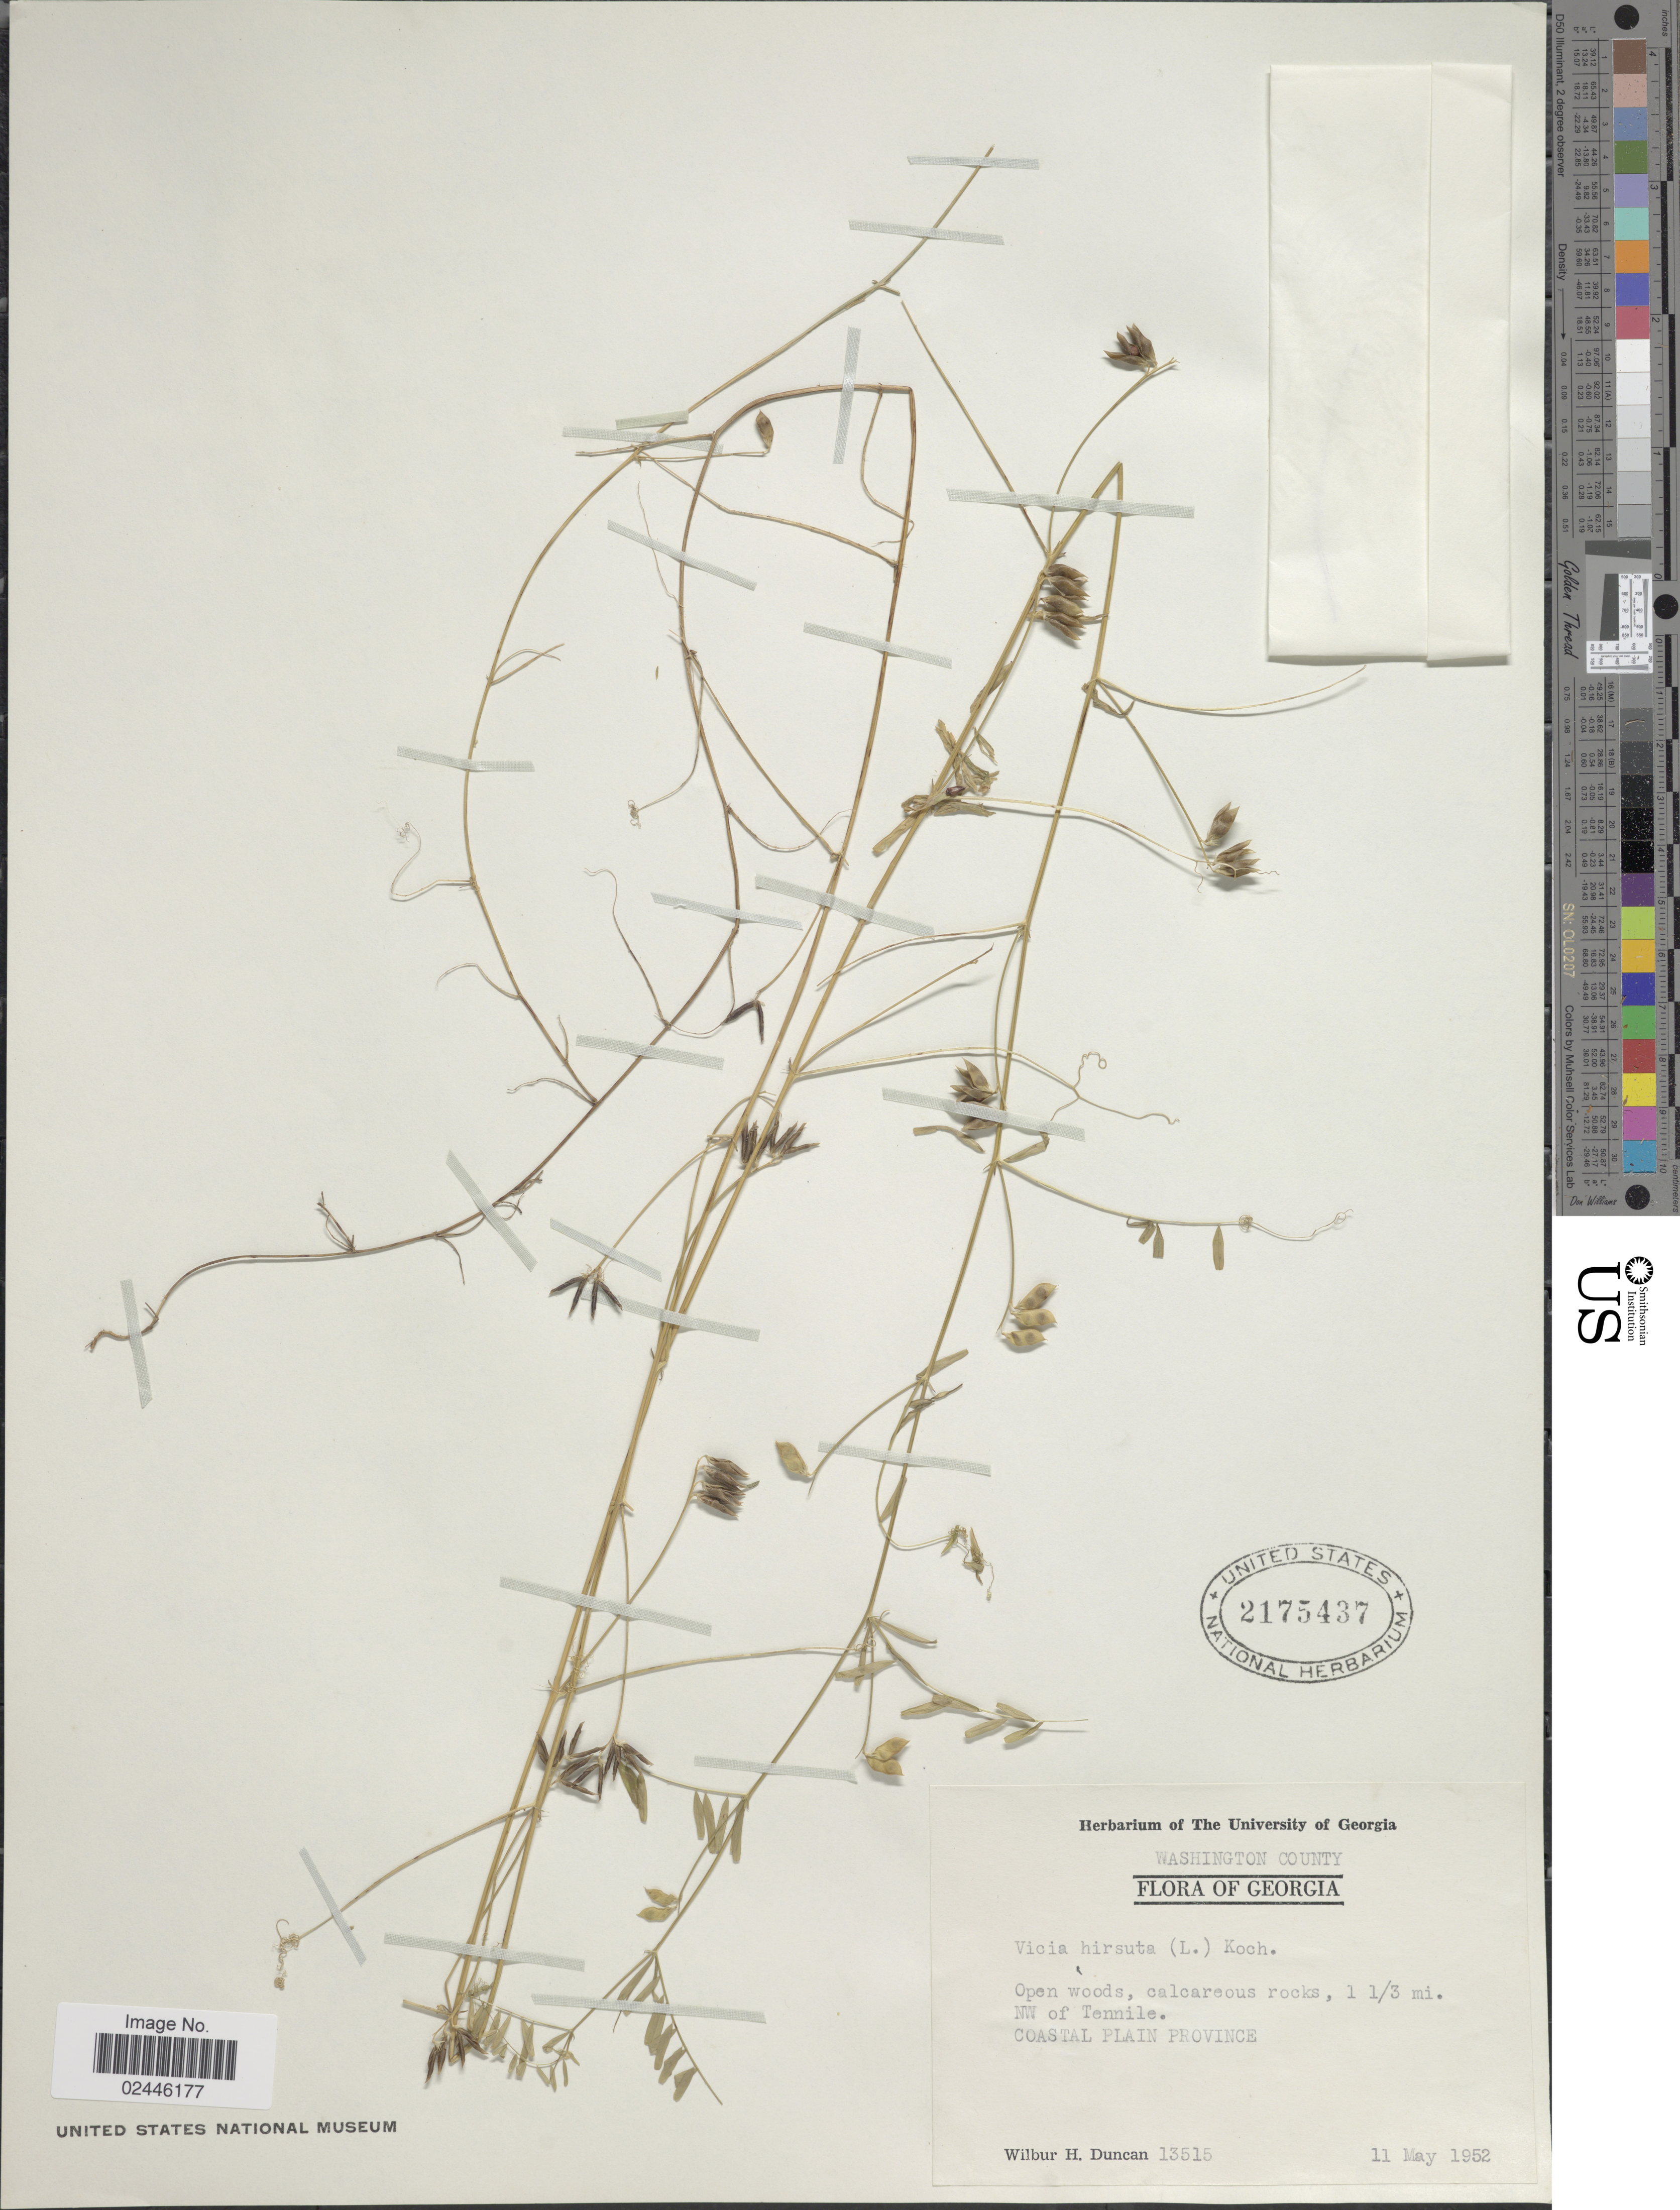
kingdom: Plantae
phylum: Tracheophyta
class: Magnoliopsida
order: Fabales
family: Fabaceae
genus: Vicia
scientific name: Vicia hirsuta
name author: (L.) A. Gray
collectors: W. H. Duncan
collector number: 13515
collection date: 1952-05-11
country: United States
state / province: Georgia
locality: Washington County, 1 1/3 mi. NW of Tennile. Coastal Plain Province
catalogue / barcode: US 2175437